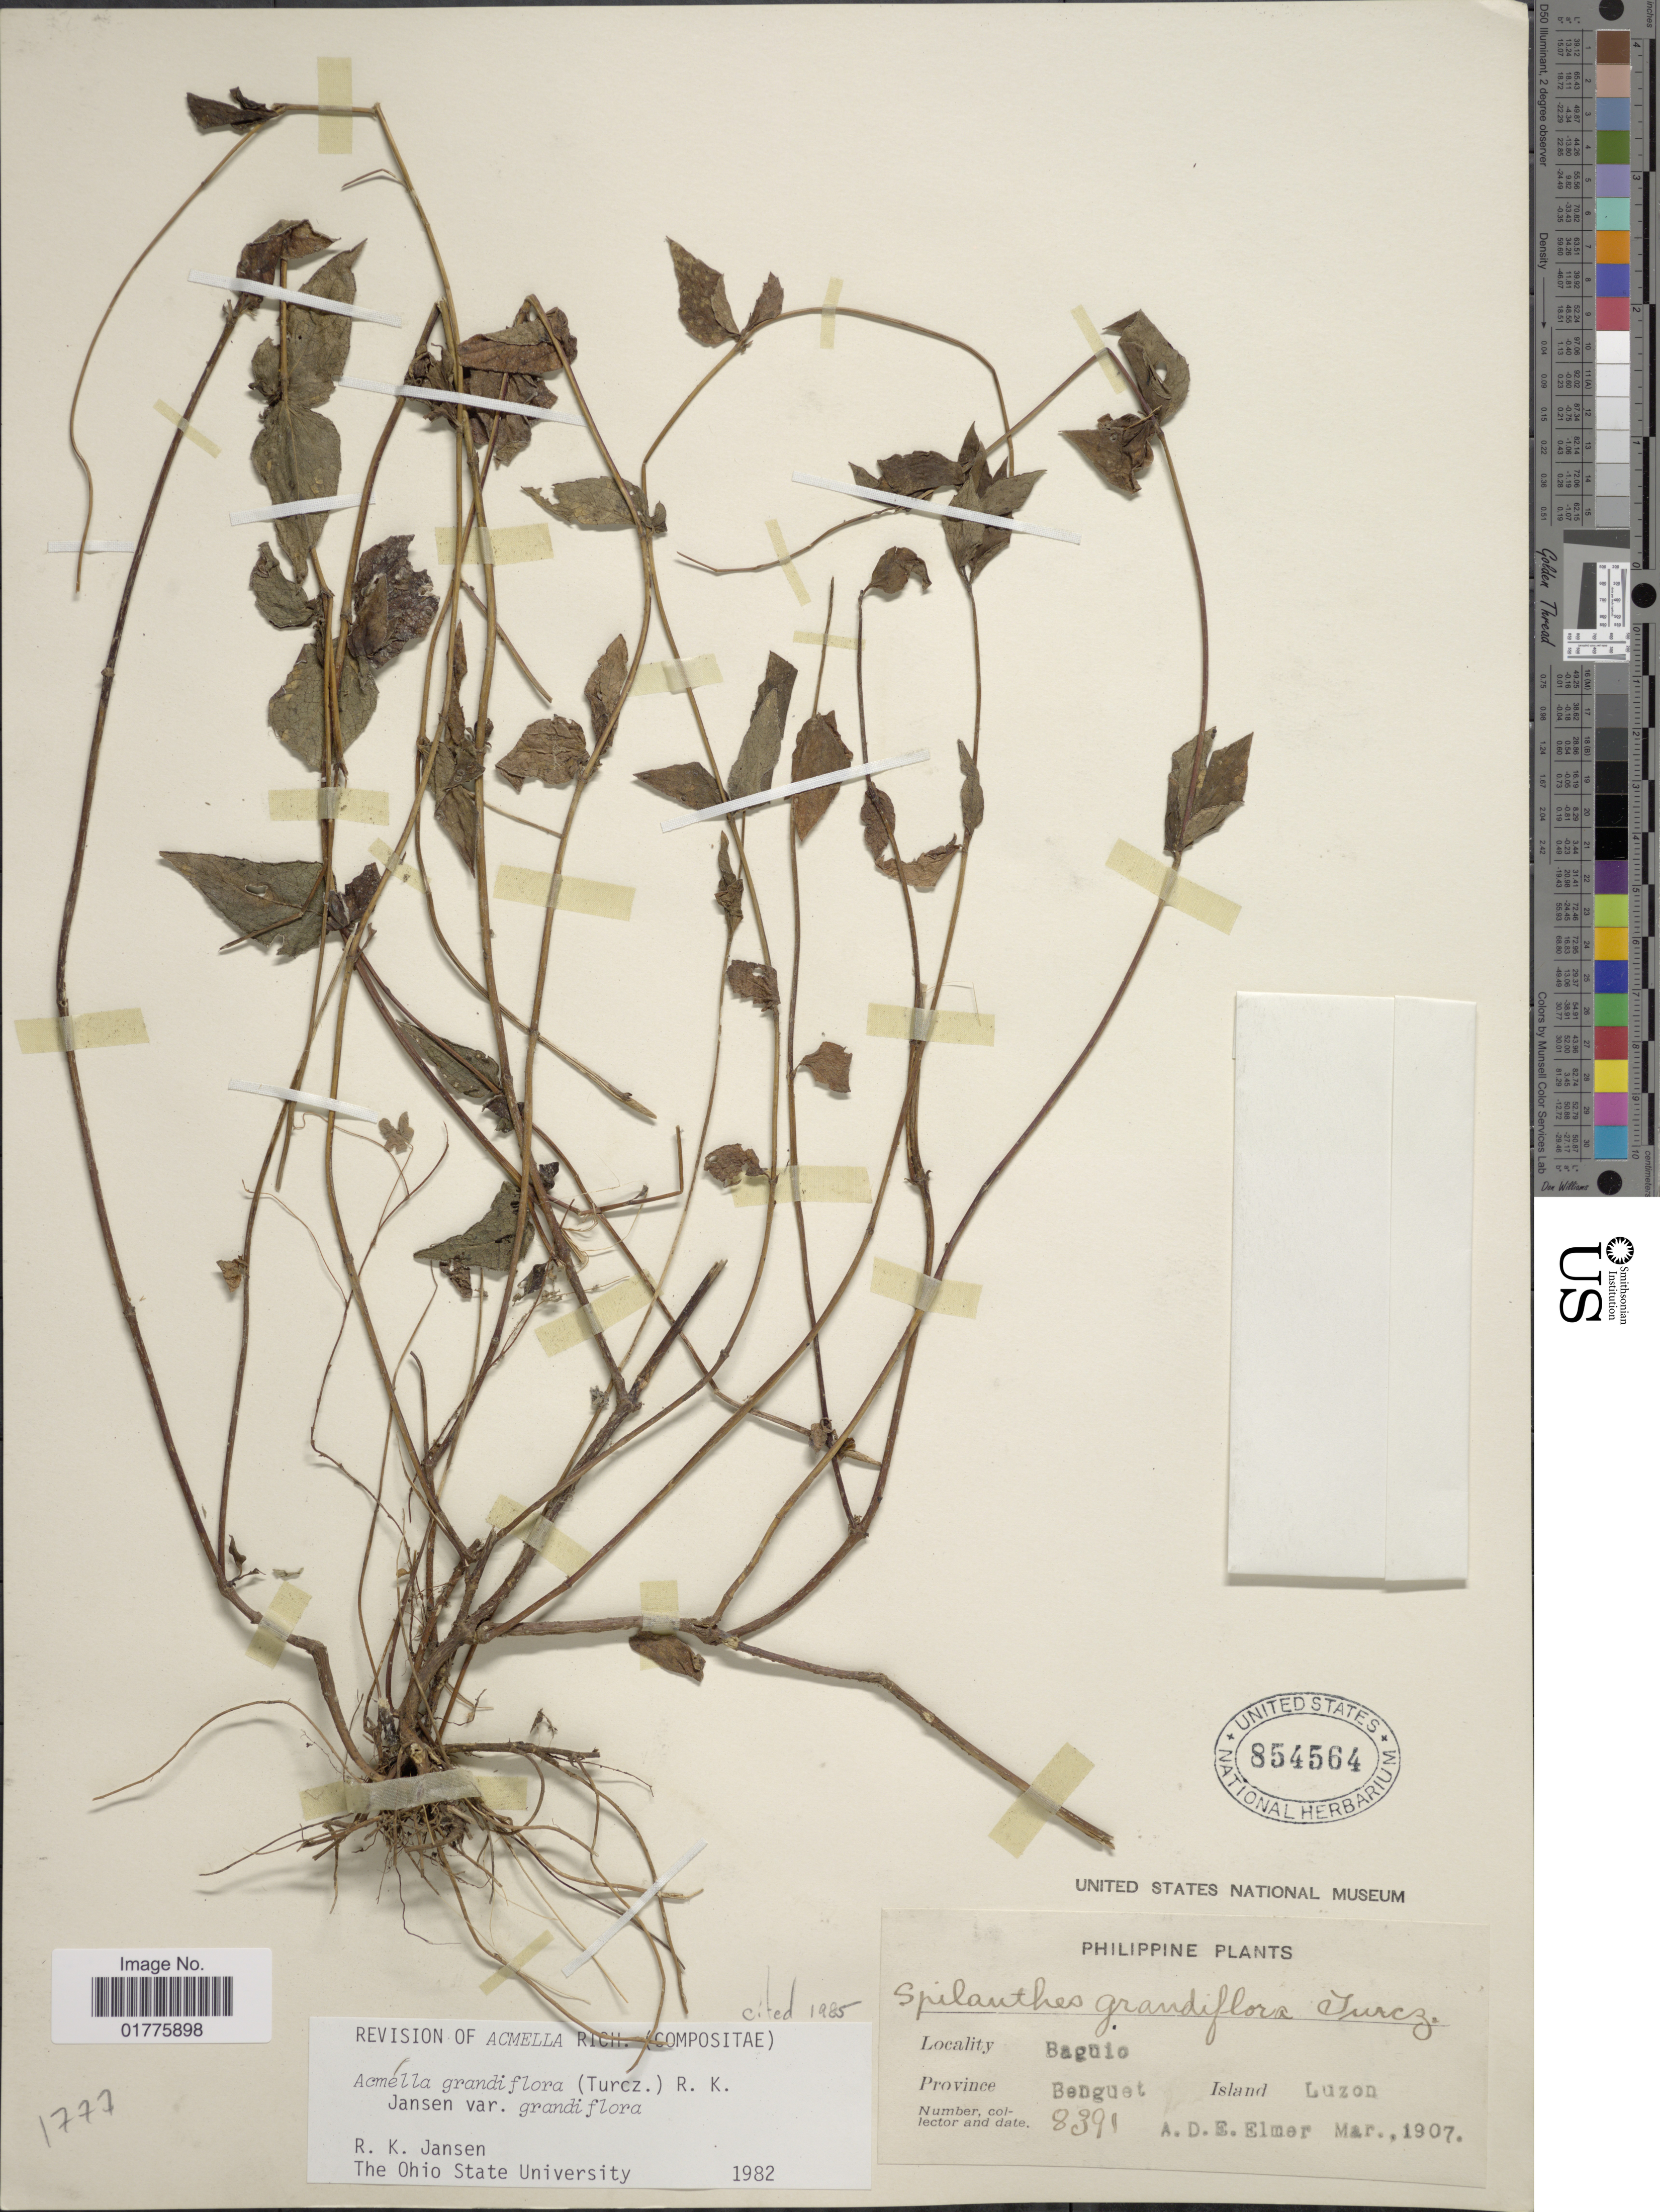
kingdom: Plantae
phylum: Tracheophyta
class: Magnoliopsida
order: Asterales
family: Asteraceae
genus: Acmella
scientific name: Acmella grandiflora var. grandiflora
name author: (Turcz.) R.K. Jansen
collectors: A. D. E. Elmer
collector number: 8391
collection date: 1907-03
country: Philippines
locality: Baguio, Benguet Island, Luzon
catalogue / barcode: US 854564